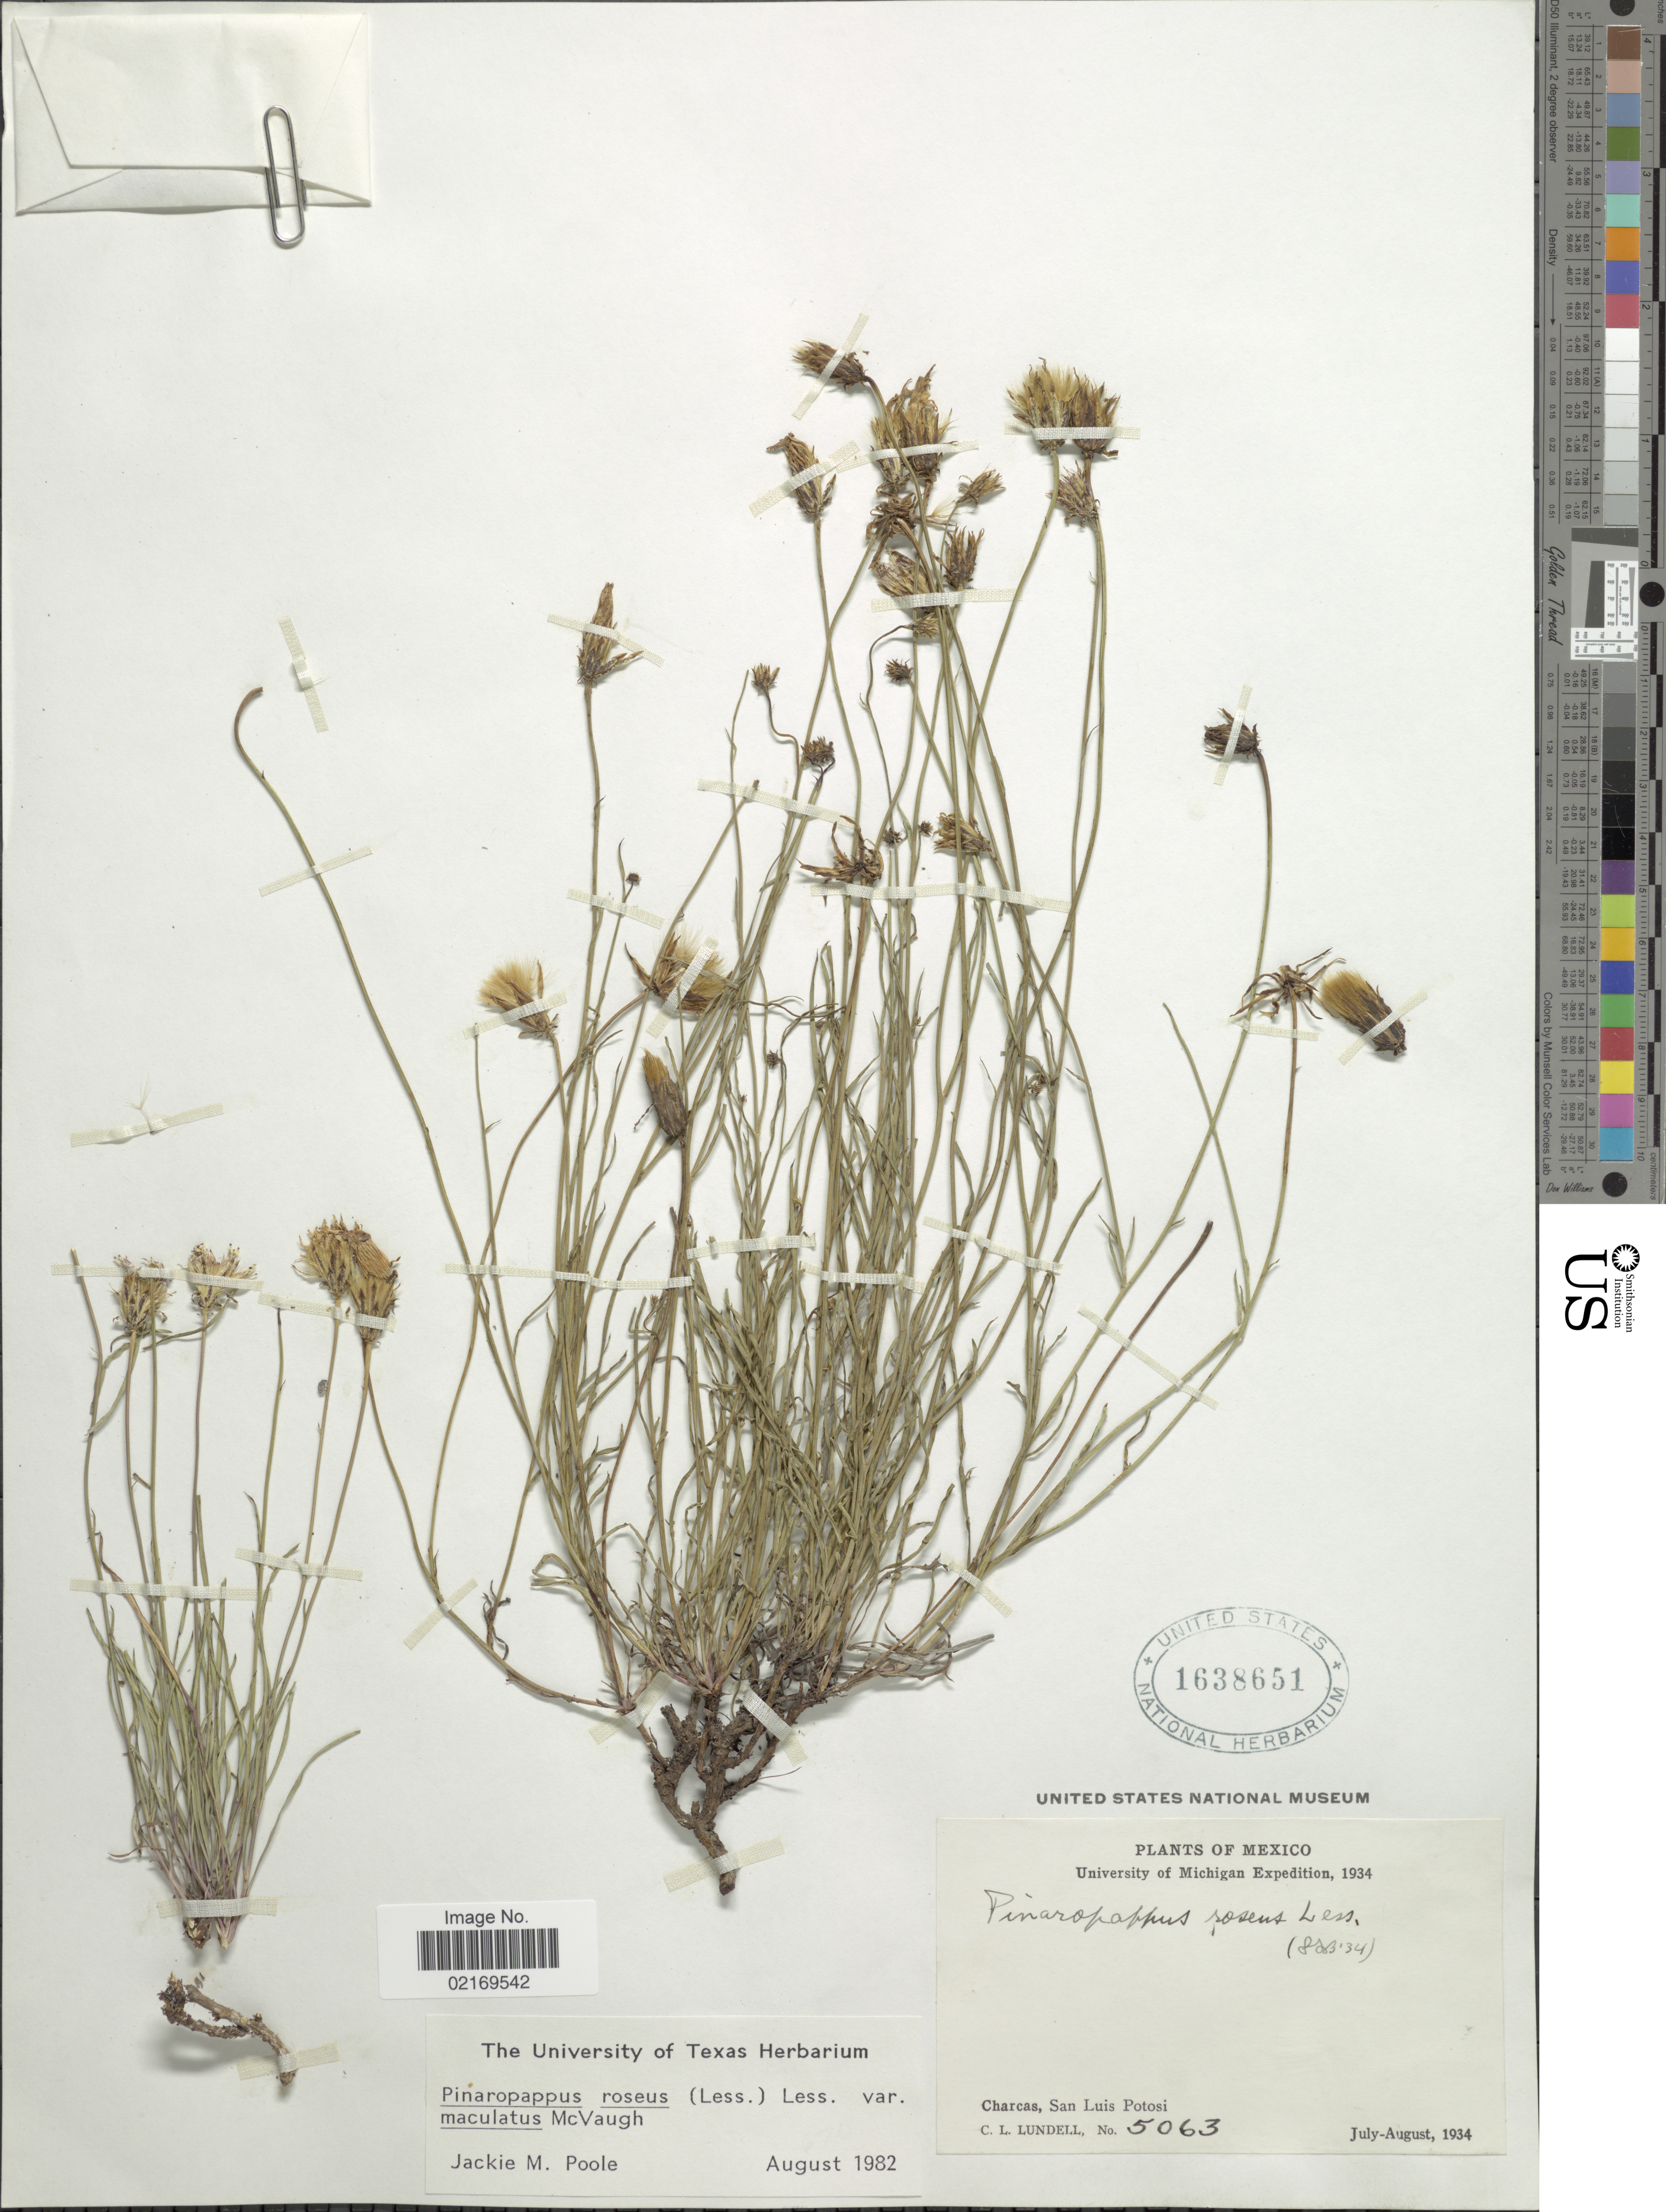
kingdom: Plantae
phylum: Tracheophyta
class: Magnoliopsida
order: Asterales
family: Asteraceae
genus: Pinaropappus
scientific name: Pinaropappus roseus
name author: Less.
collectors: C. L. Lundell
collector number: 5063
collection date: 1934-07/1934-08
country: Mexico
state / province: San Luis Potosí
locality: Charcas.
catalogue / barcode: US 1638651